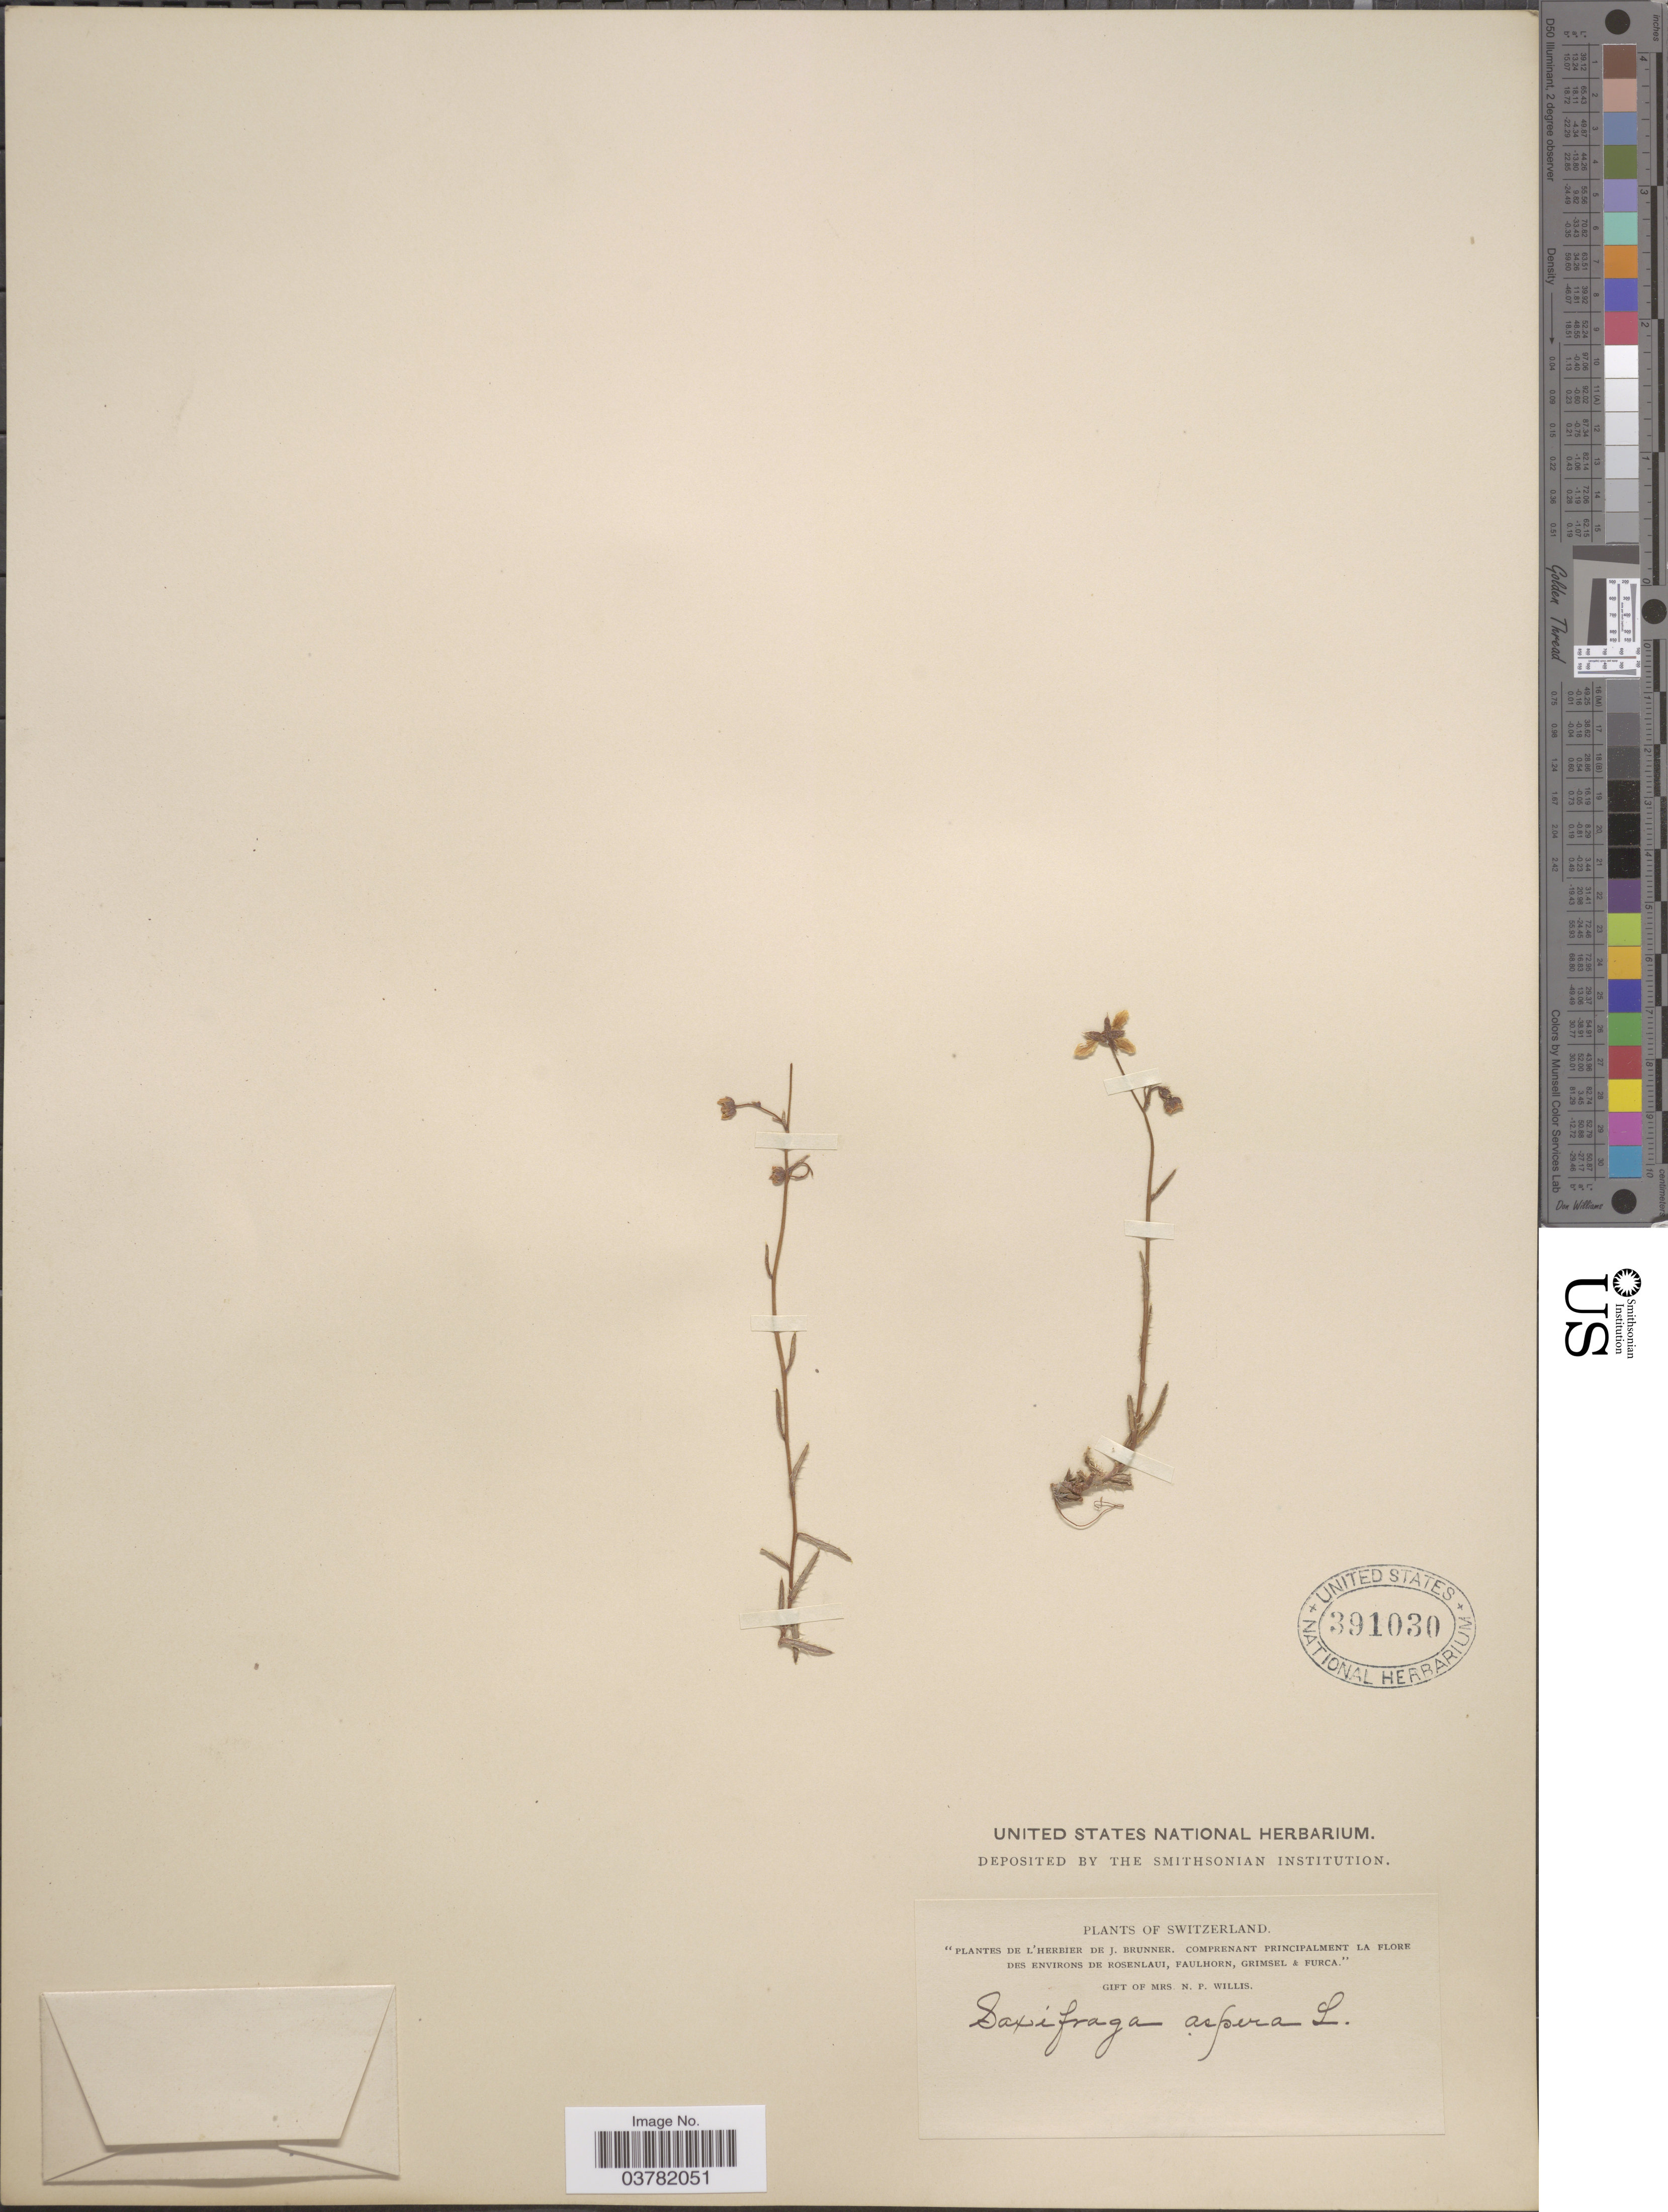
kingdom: Plantae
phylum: Tracheophyta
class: Magnoliopsida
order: Saxifragales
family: Saxifragaceae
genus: Saxifraga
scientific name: Saxifraga aspera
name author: L.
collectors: J. Brunner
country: Switzerland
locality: des environs de Rosenlaui, Faulhorn, Grimsel & Furca.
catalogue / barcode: US 391030